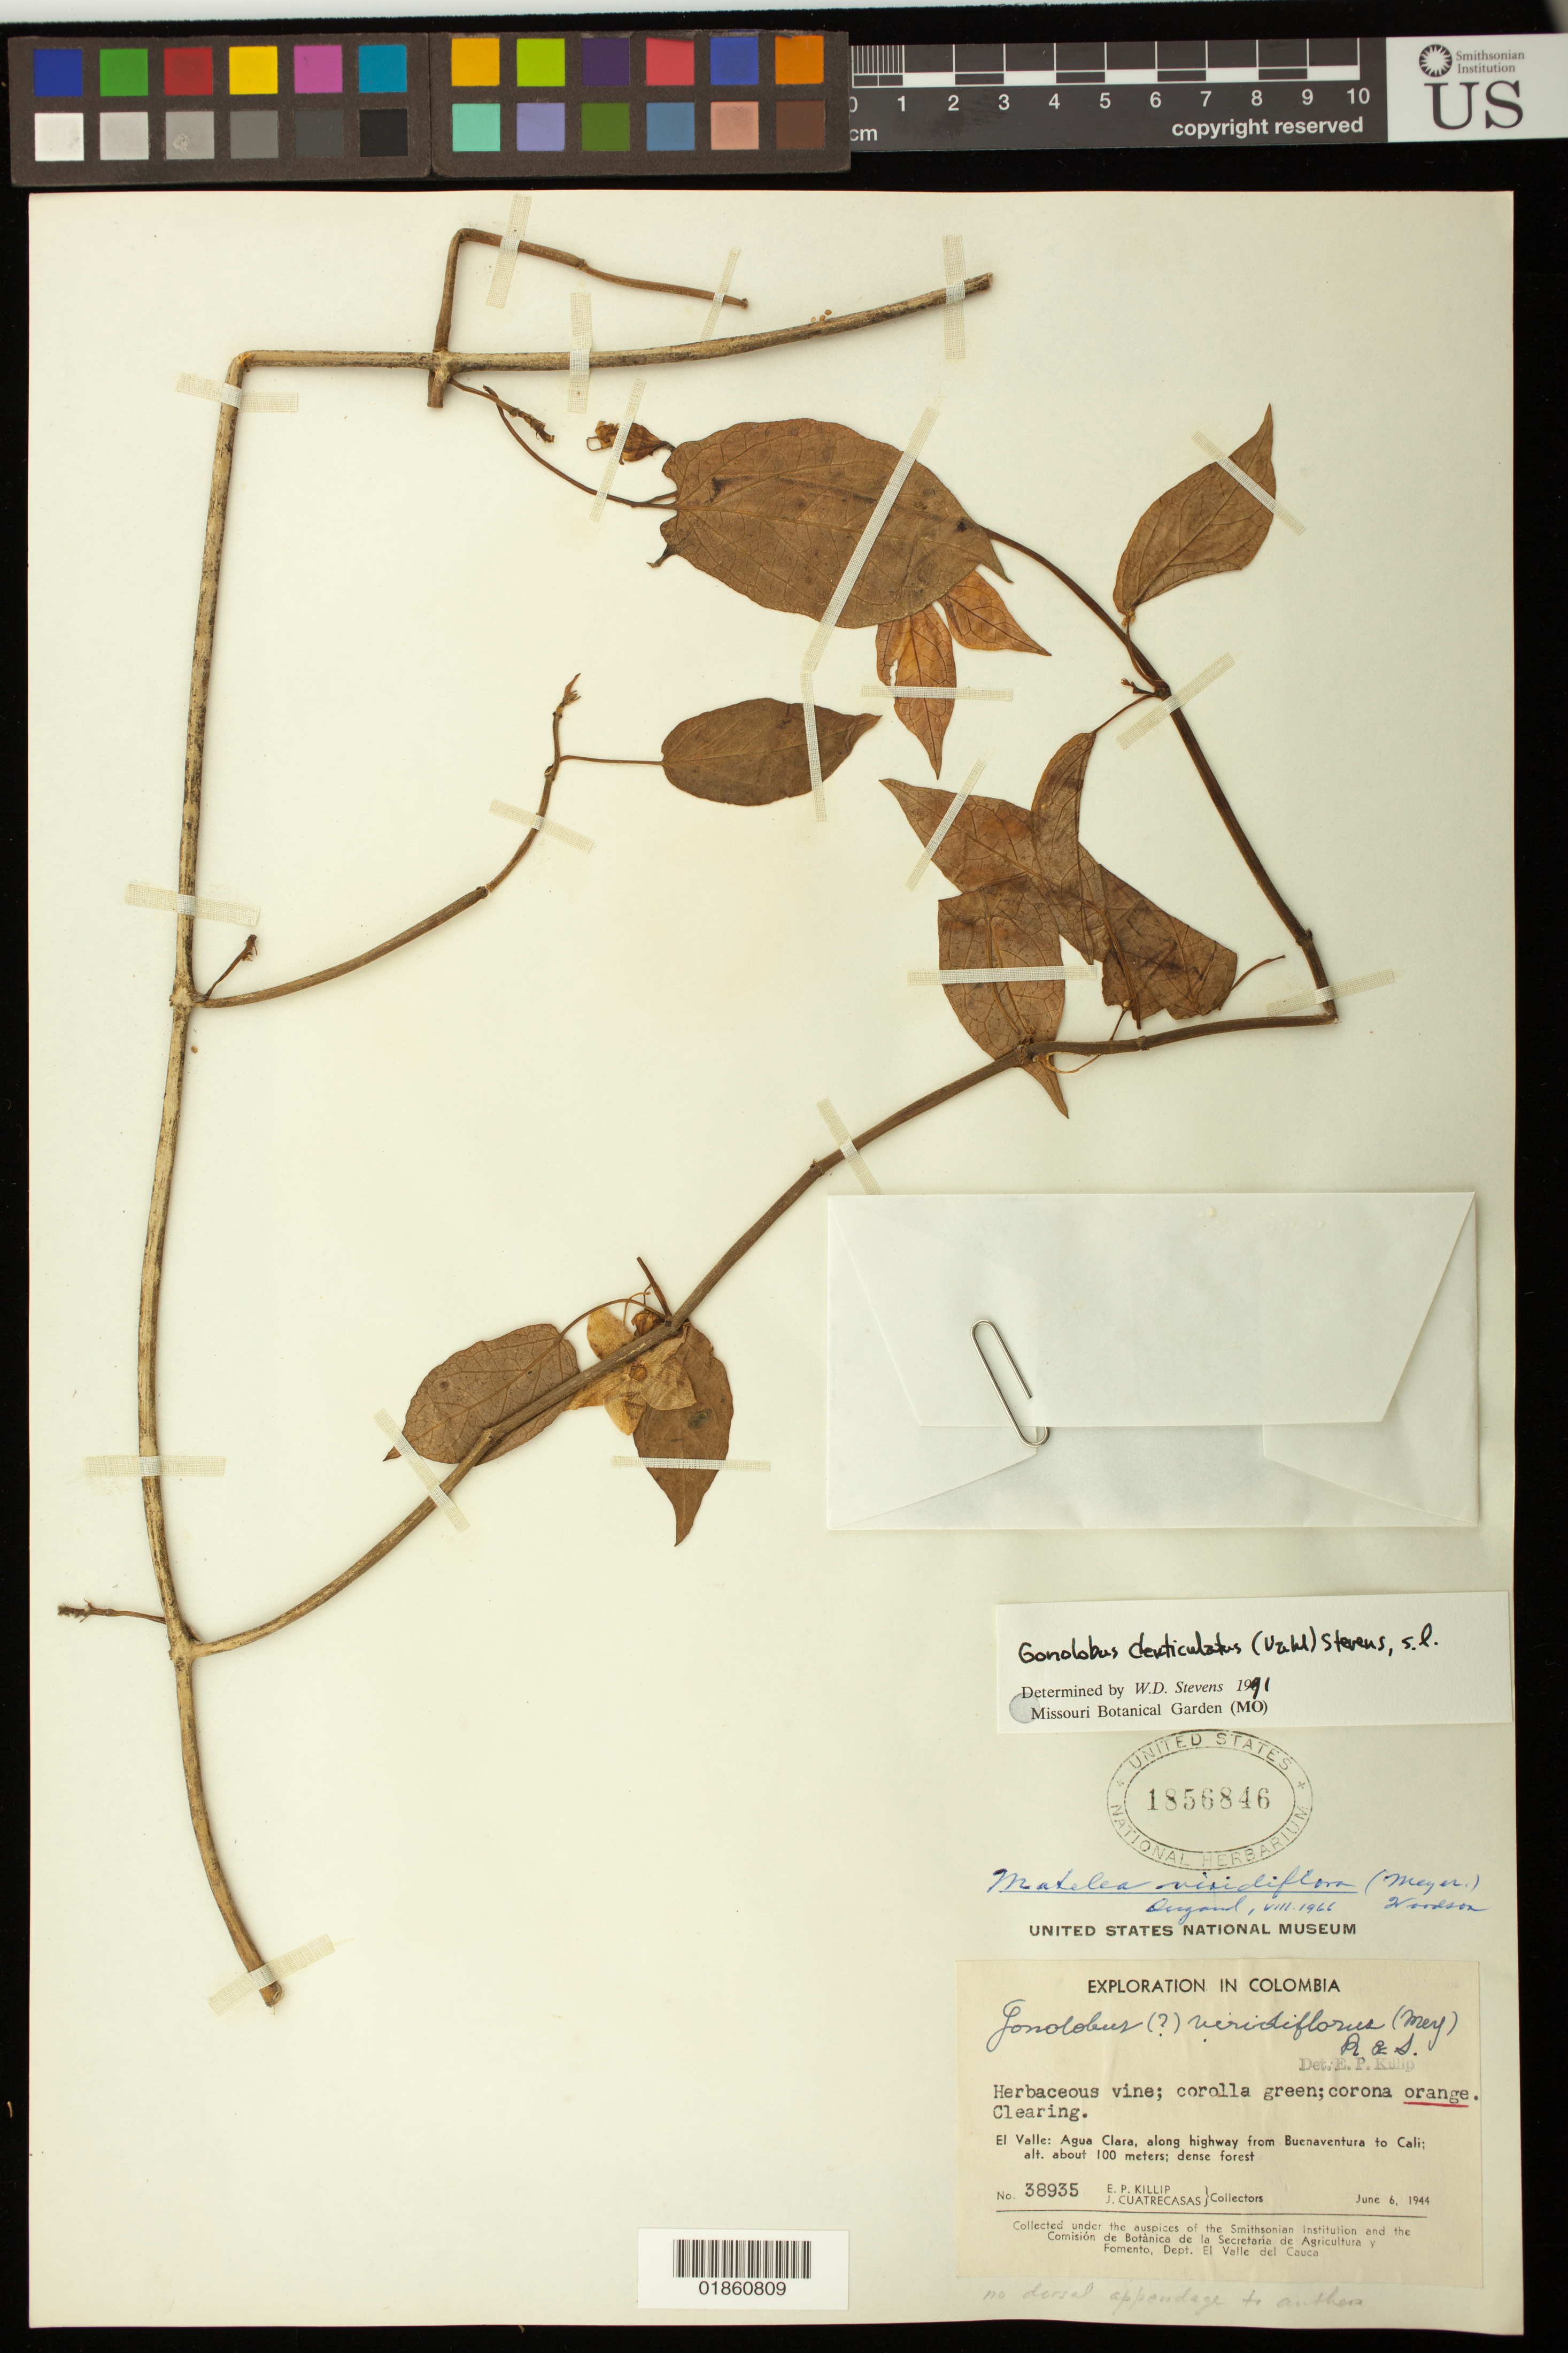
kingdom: Plantae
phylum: Tracheophyta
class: Magnoliopsida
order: Gentianales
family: Apocynaceae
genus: Gonolobus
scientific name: Gonolobus denticulatus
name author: (Vahl) W.D. Stevens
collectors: E. P. Killip & J. Cuatrecasas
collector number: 38935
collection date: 1944-06-06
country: Colombia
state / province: Valle del Cauca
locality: Agua Clara, along highway from Buenaventura to Cali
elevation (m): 100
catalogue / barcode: US 1856846